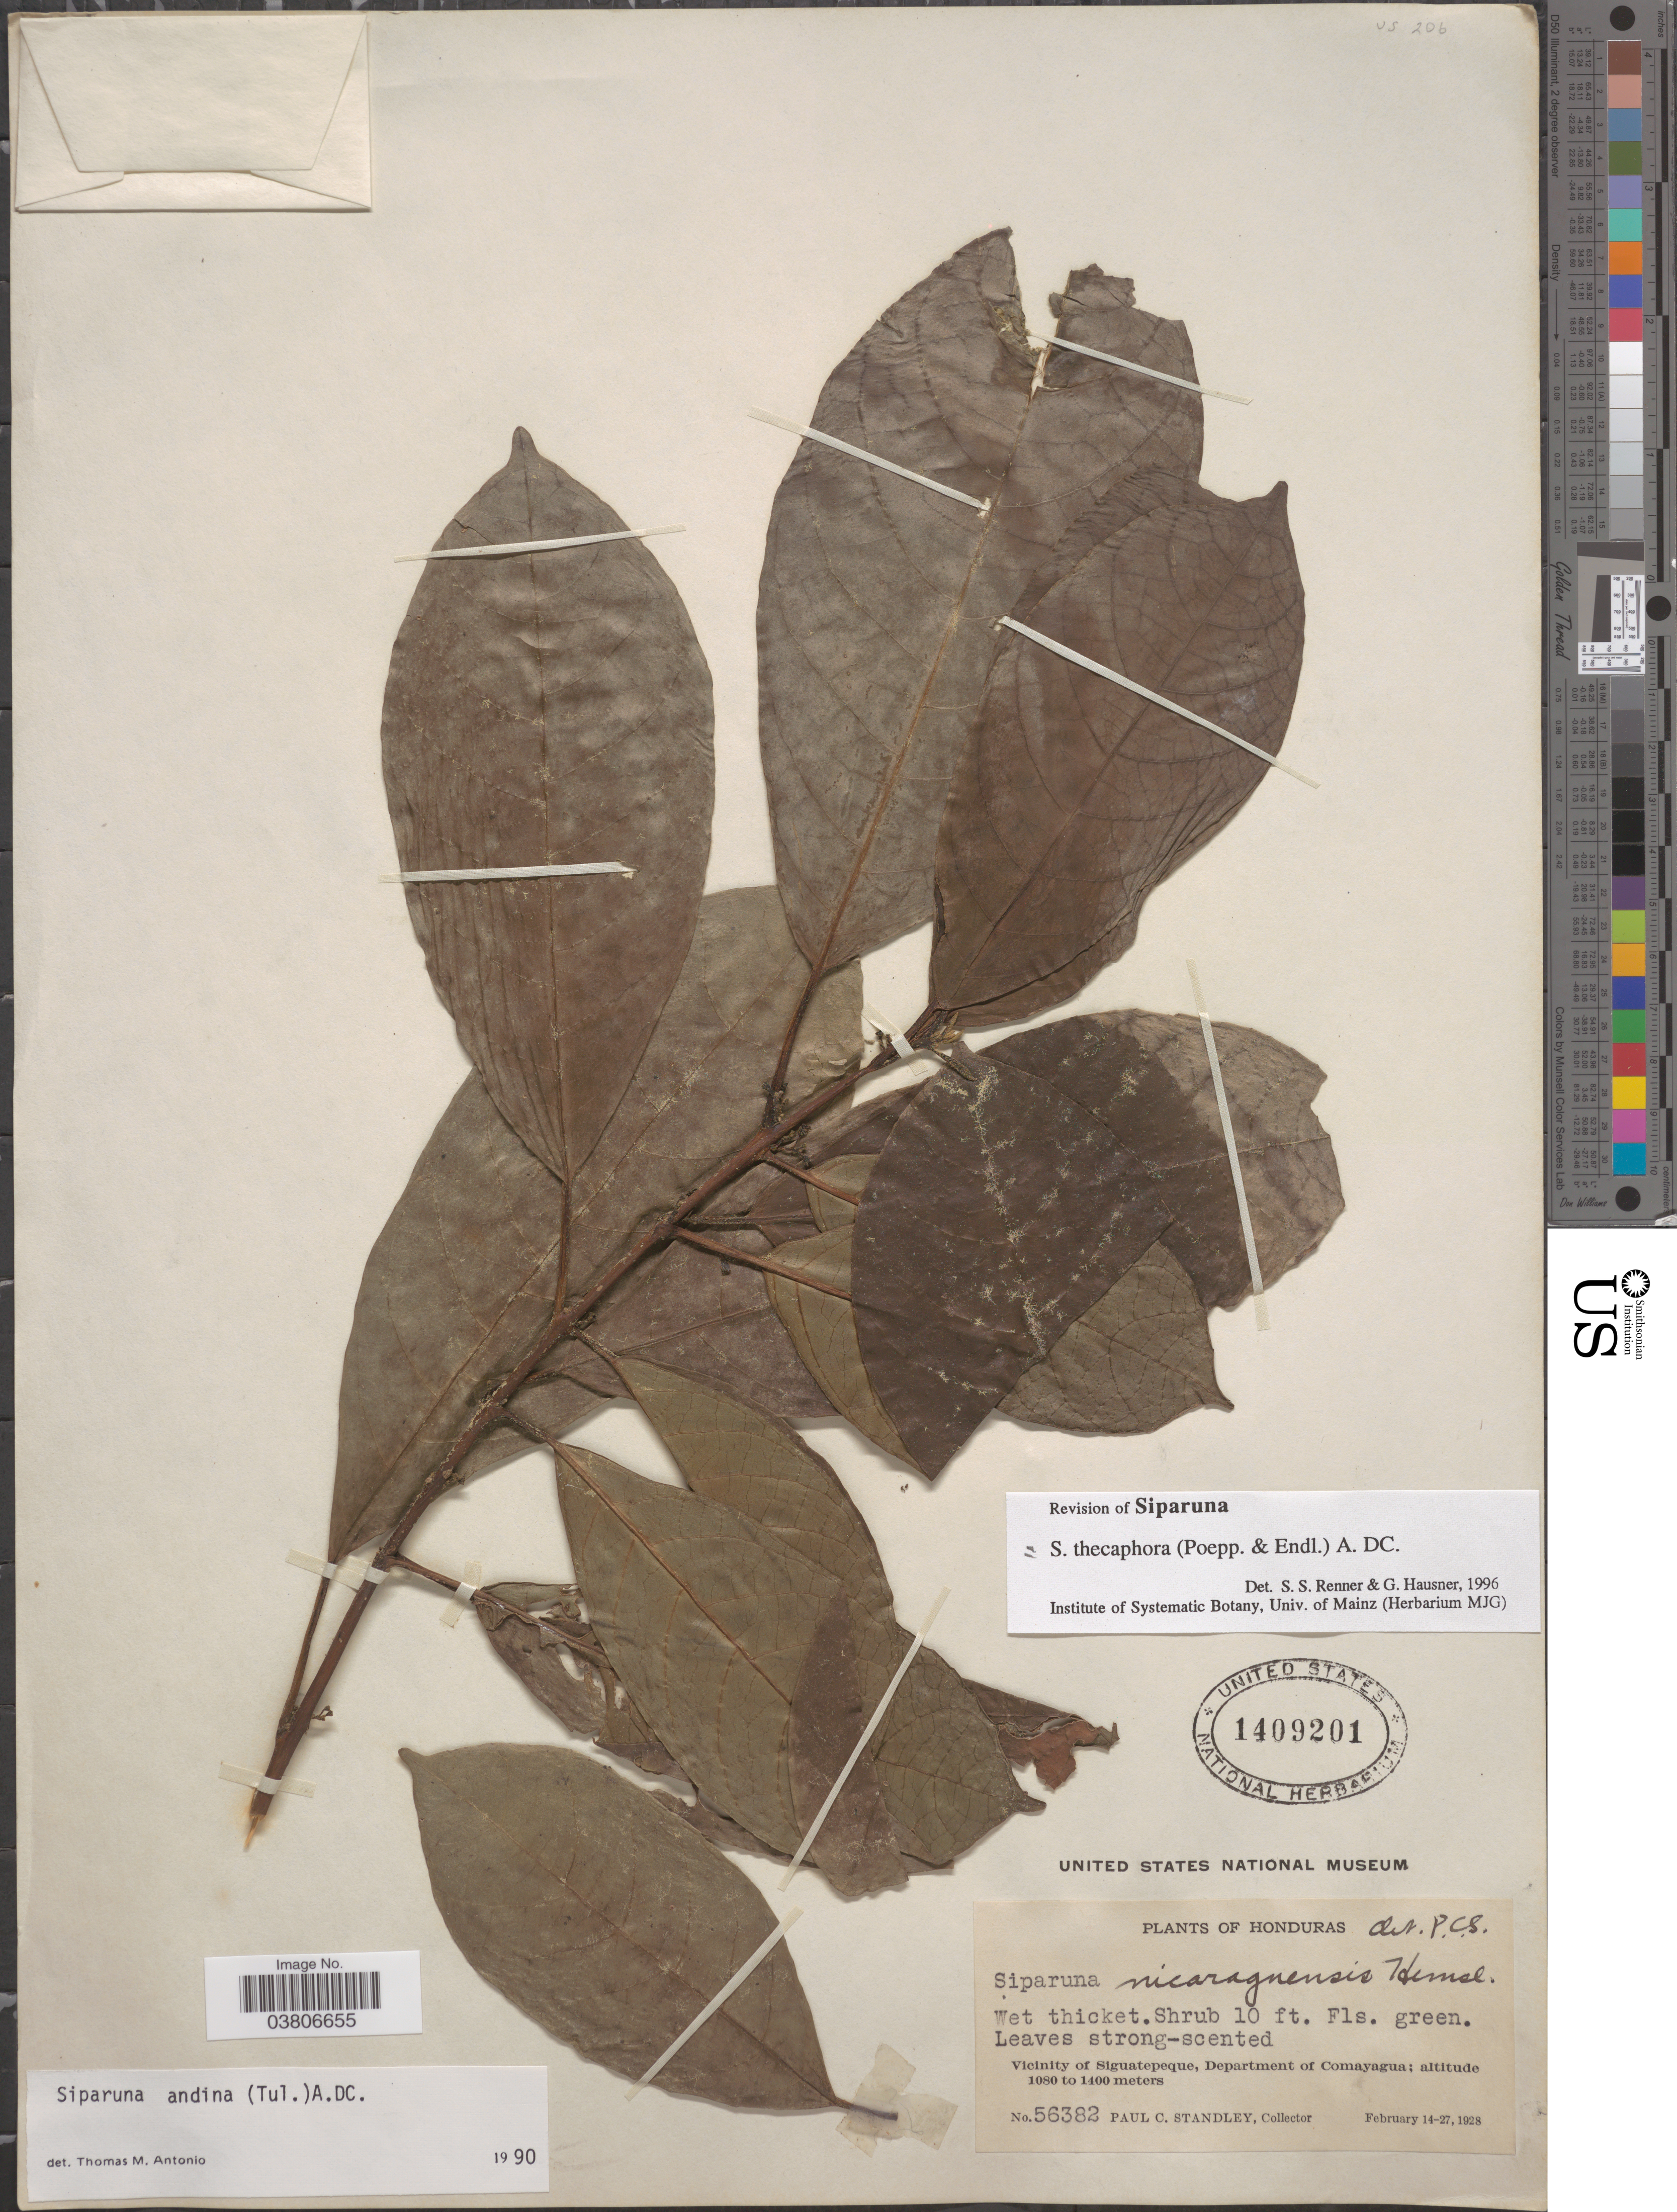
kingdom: Plantae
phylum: Tracheophyta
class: Magnoliopsida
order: Laurales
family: Siparunaceae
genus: Siparuna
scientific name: Siparuna thecaphora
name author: (Poepp. & Endl.) A. DC.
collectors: P. C. Standley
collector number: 56382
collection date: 1928-02-14/1928-02-27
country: Honduras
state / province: Comayagua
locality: Vicinity of Siguatepeque, Department of Comayagua.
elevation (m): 1080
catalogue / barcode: US 1409201